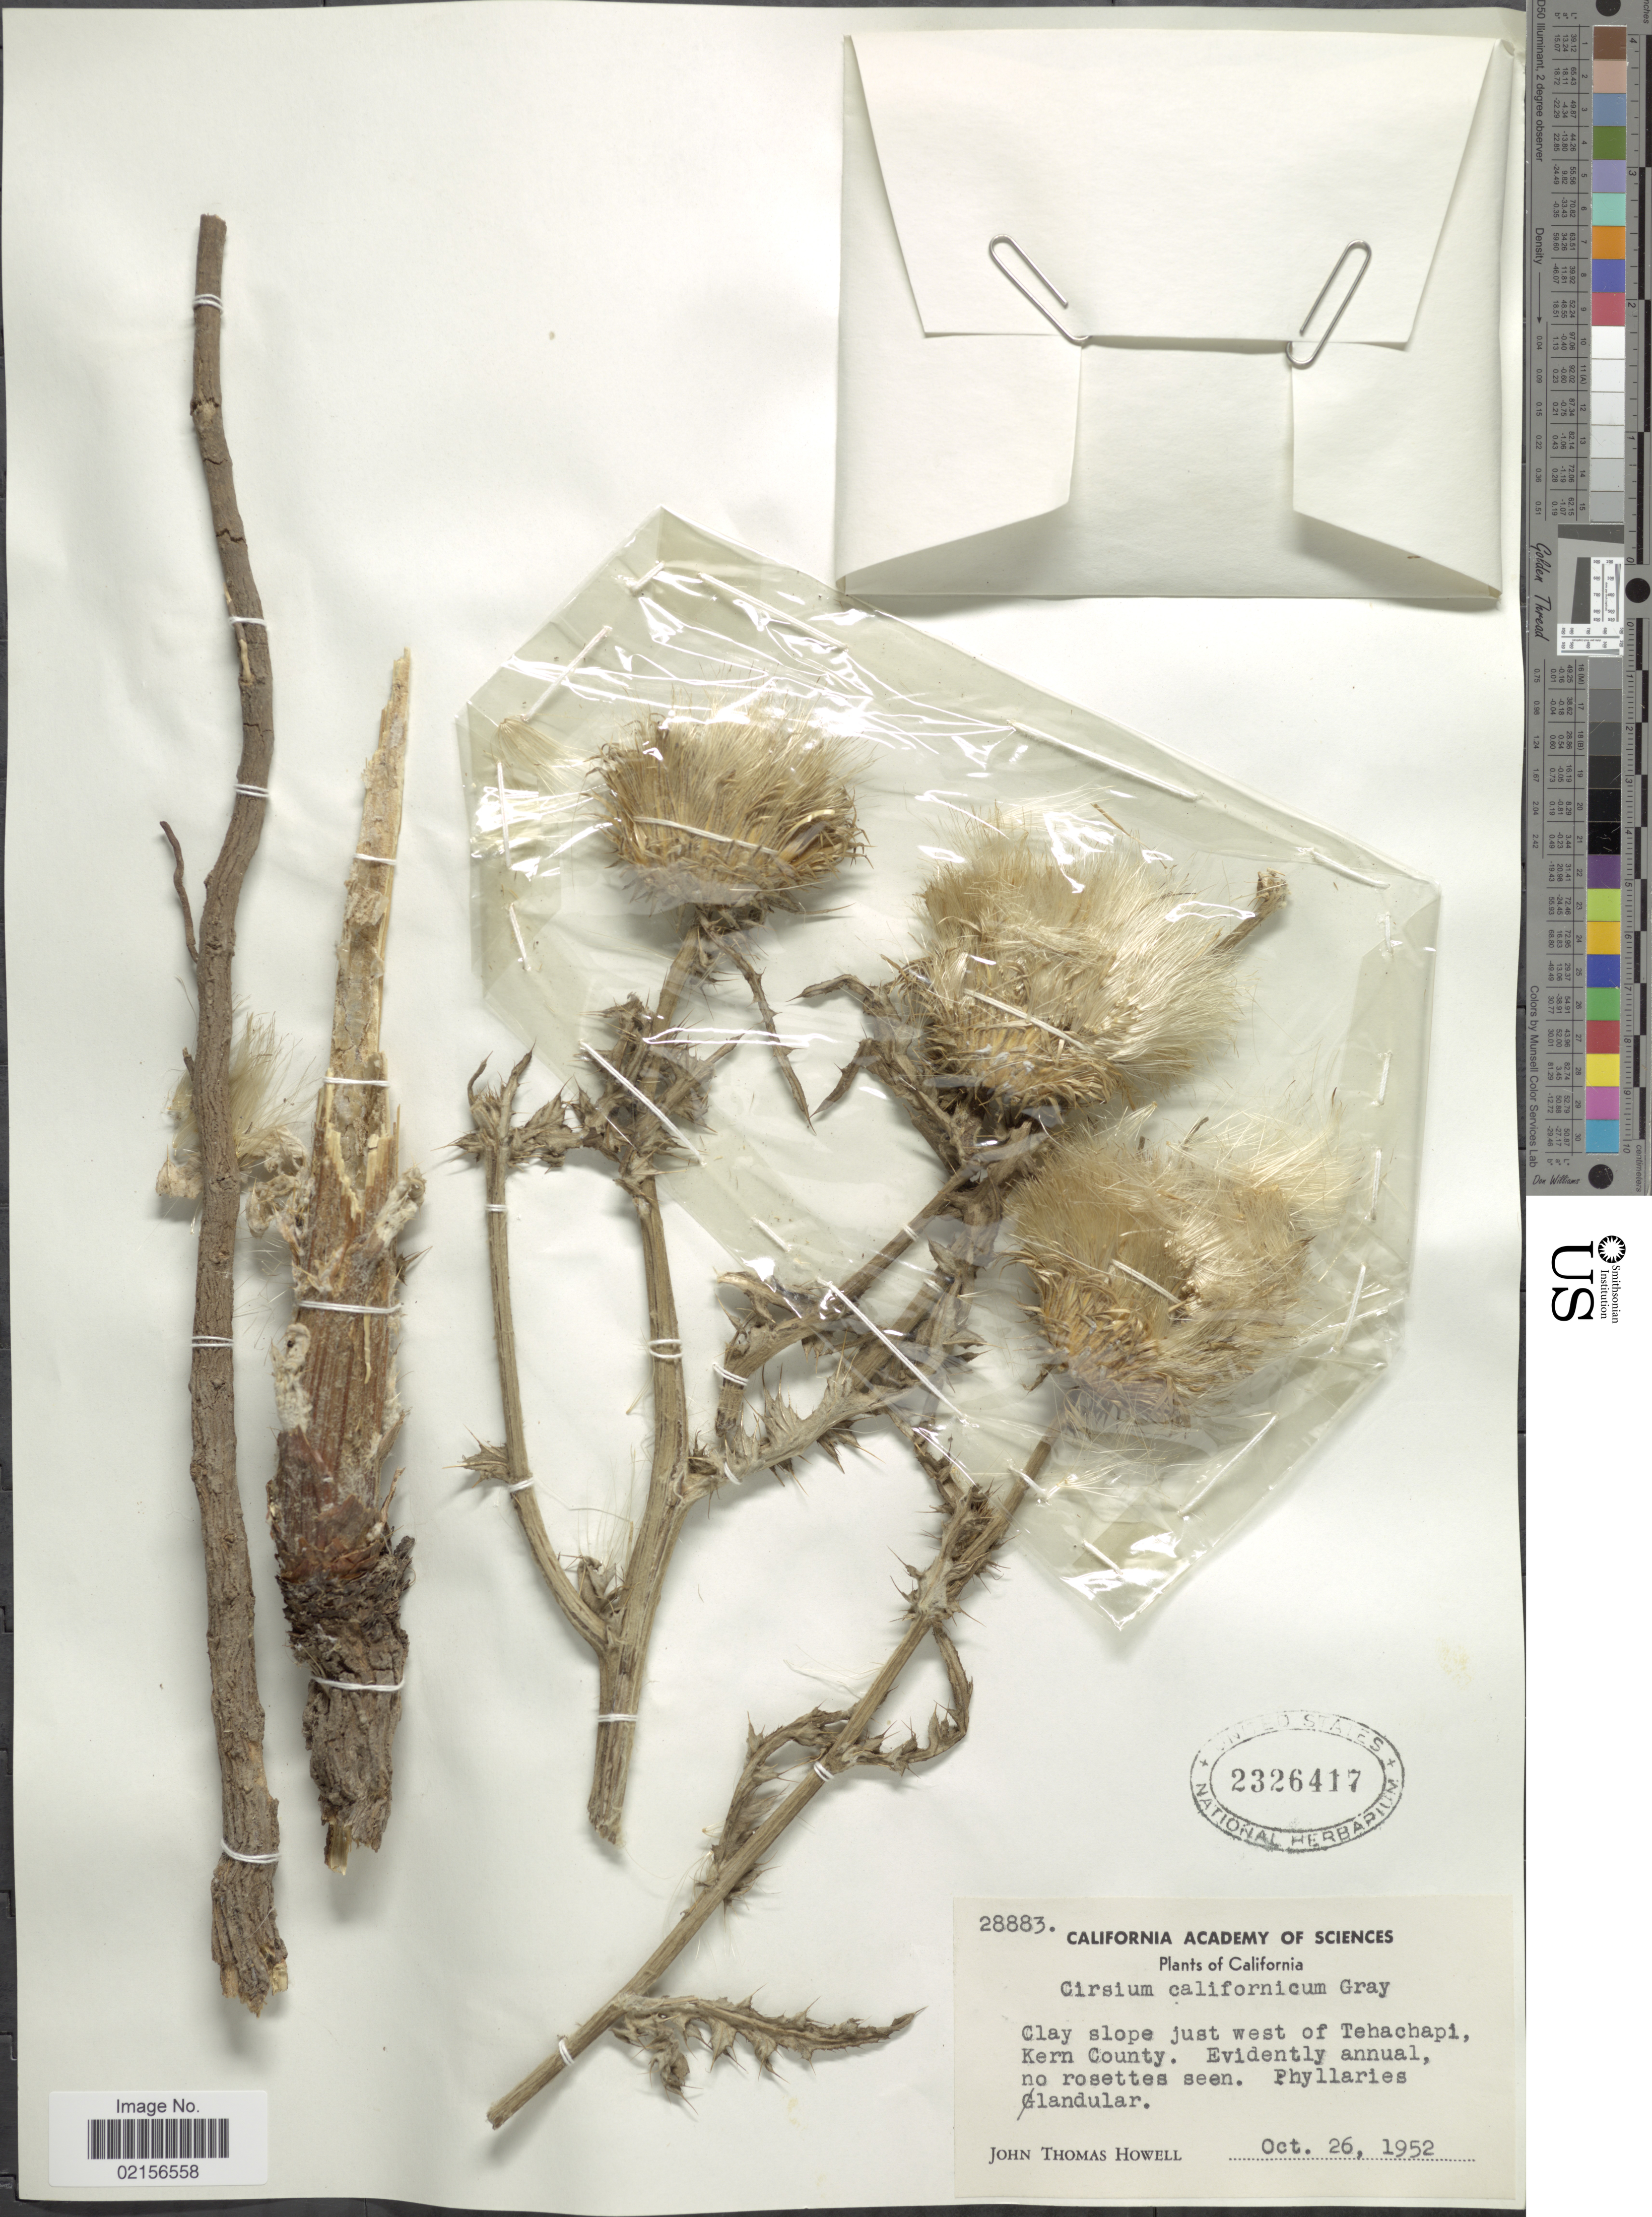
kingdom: Plantae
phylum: Tracheophyta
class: Magnoliopsida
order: Asterales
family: Asteraceae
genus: Cirsium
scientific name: Cirsium occidentale var. californicum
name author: (A. Gray) D.J. Keil & C.E. Turner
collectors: J. T. Howell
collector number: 28883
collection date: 1952-10-26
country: United States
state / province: California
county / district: Kern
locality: Clay slope just west of Tehachapi, kern County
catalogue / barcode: US 2326417